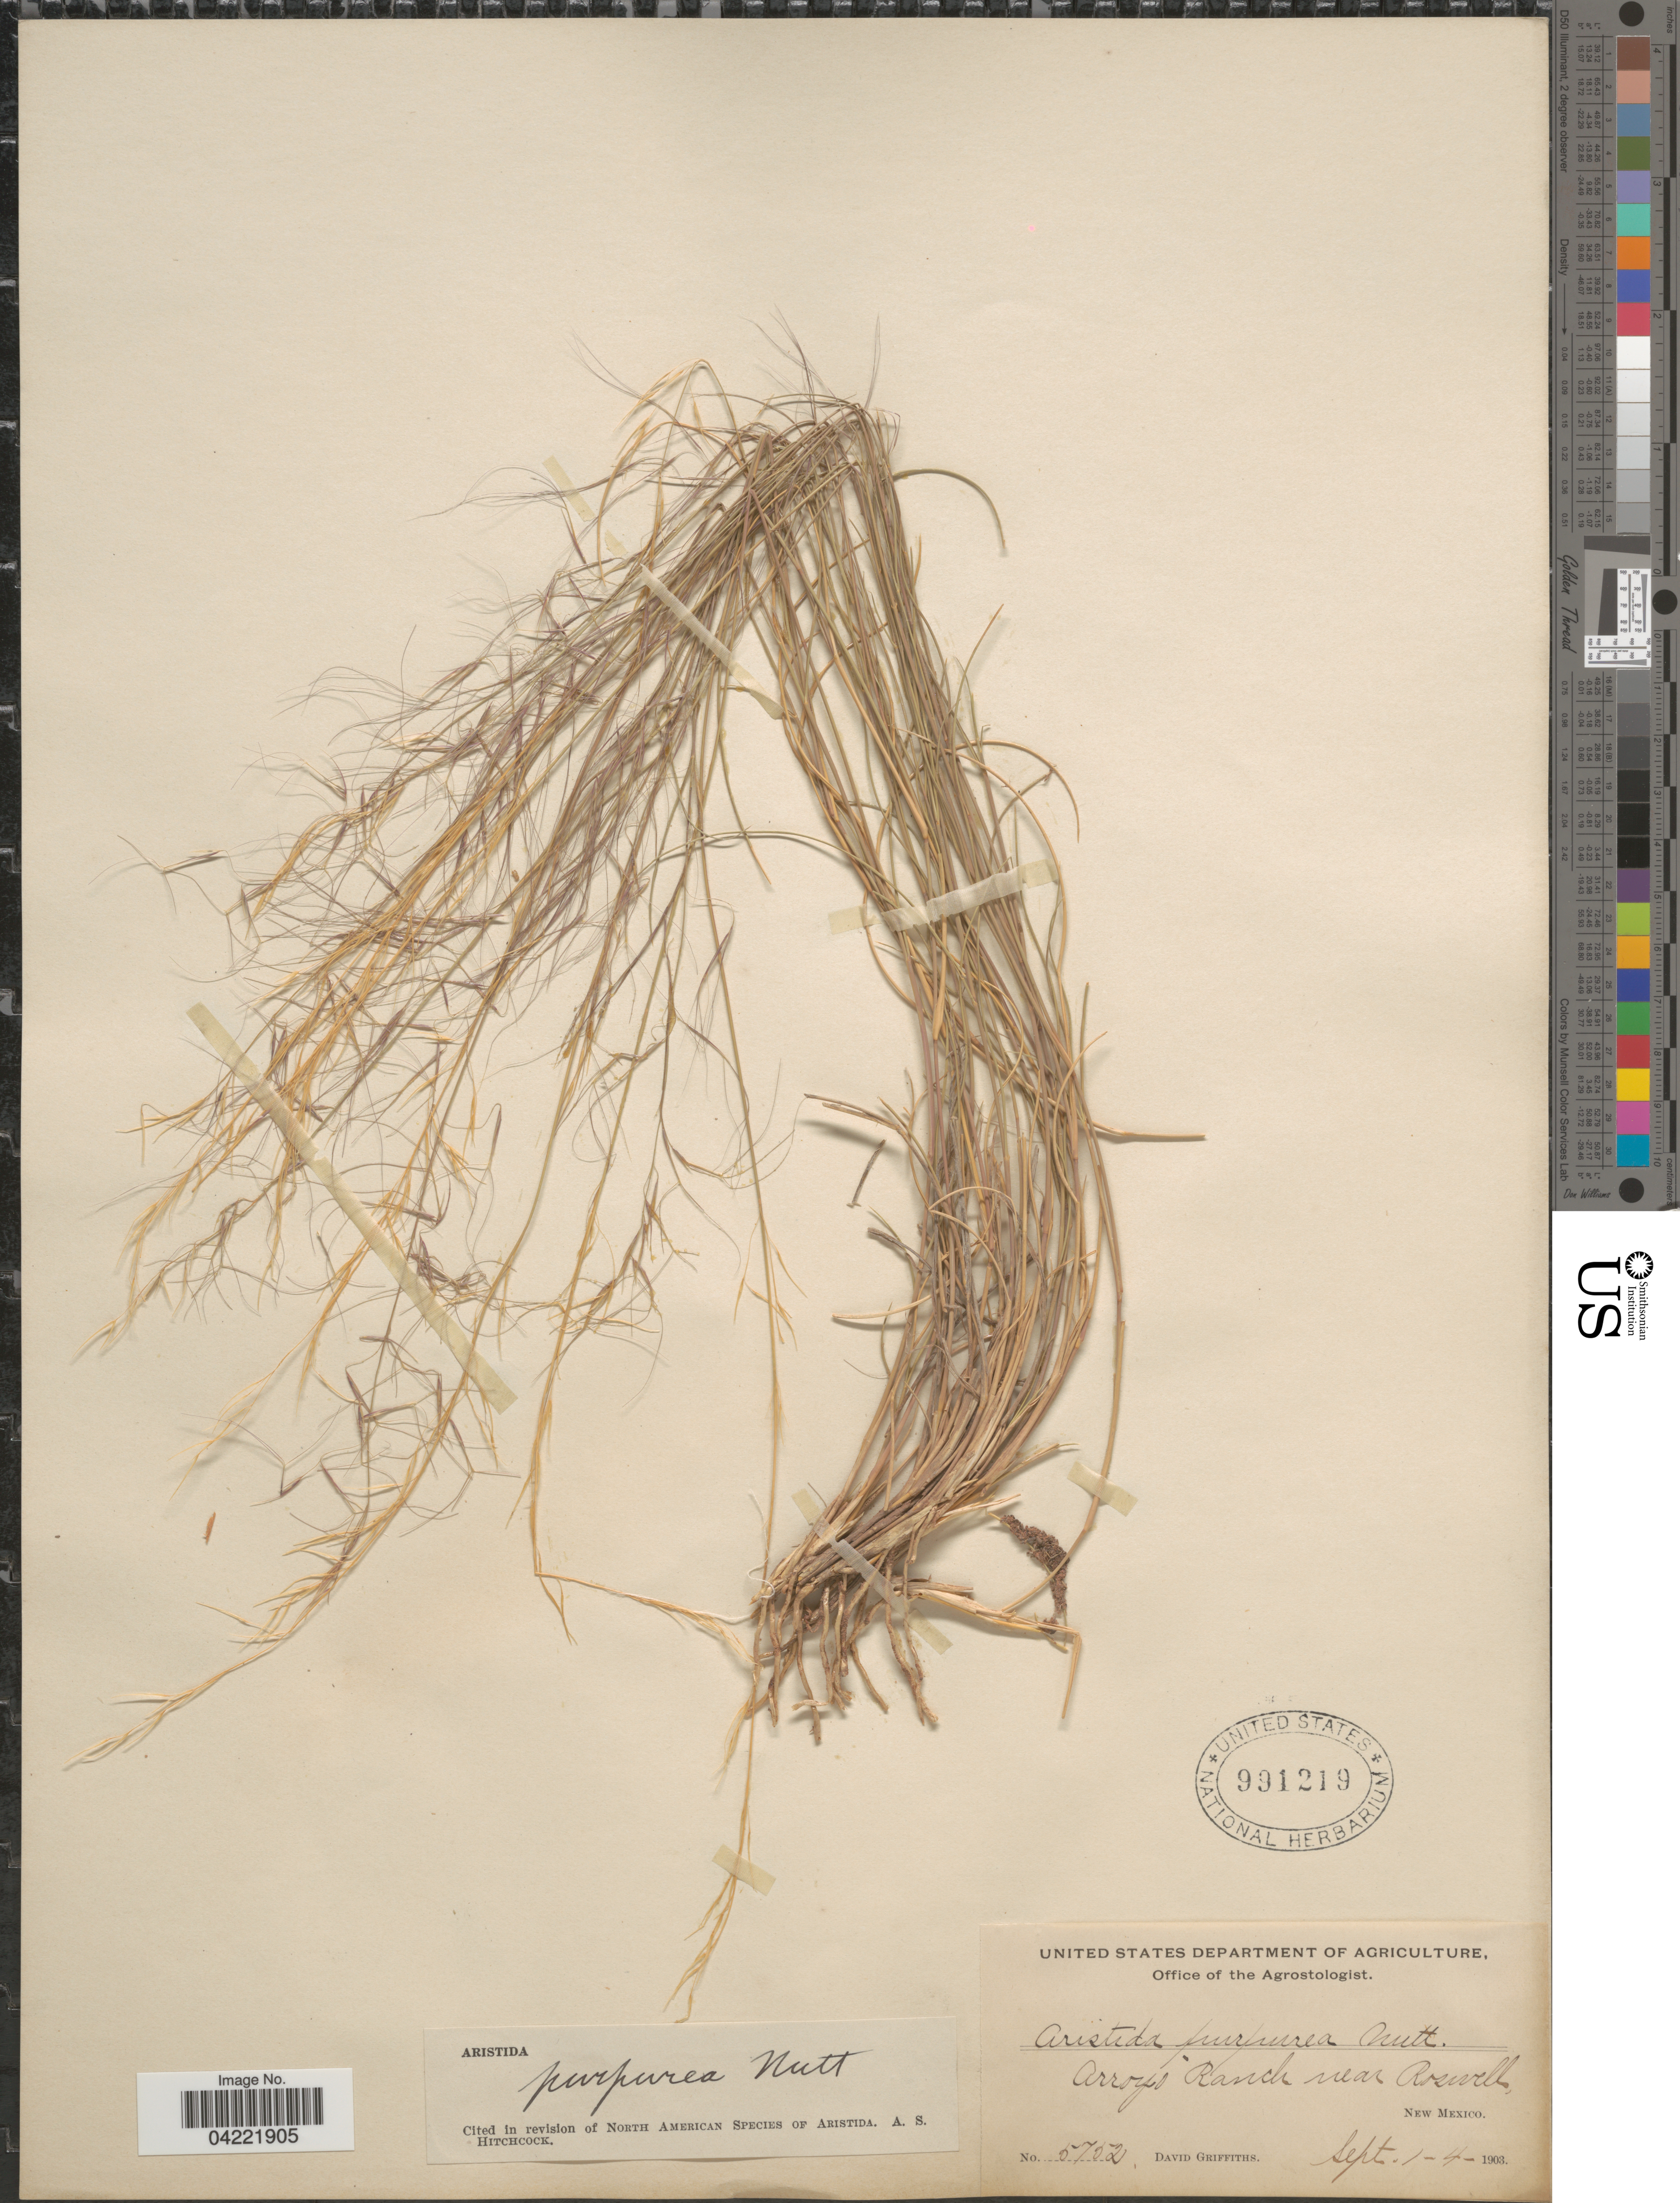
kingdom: Plantae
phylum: Tracheophyta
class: Liliopsida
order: Poales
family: Poaceae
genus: Aristida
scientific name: Aristida purpurea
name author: Nutt.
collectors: D. Griffiths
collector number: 5752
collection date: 1903-09-01/1903-09-04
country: United States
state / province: New Mexico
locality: Arroyo Ranch near Roswell.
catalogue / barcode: US 991219